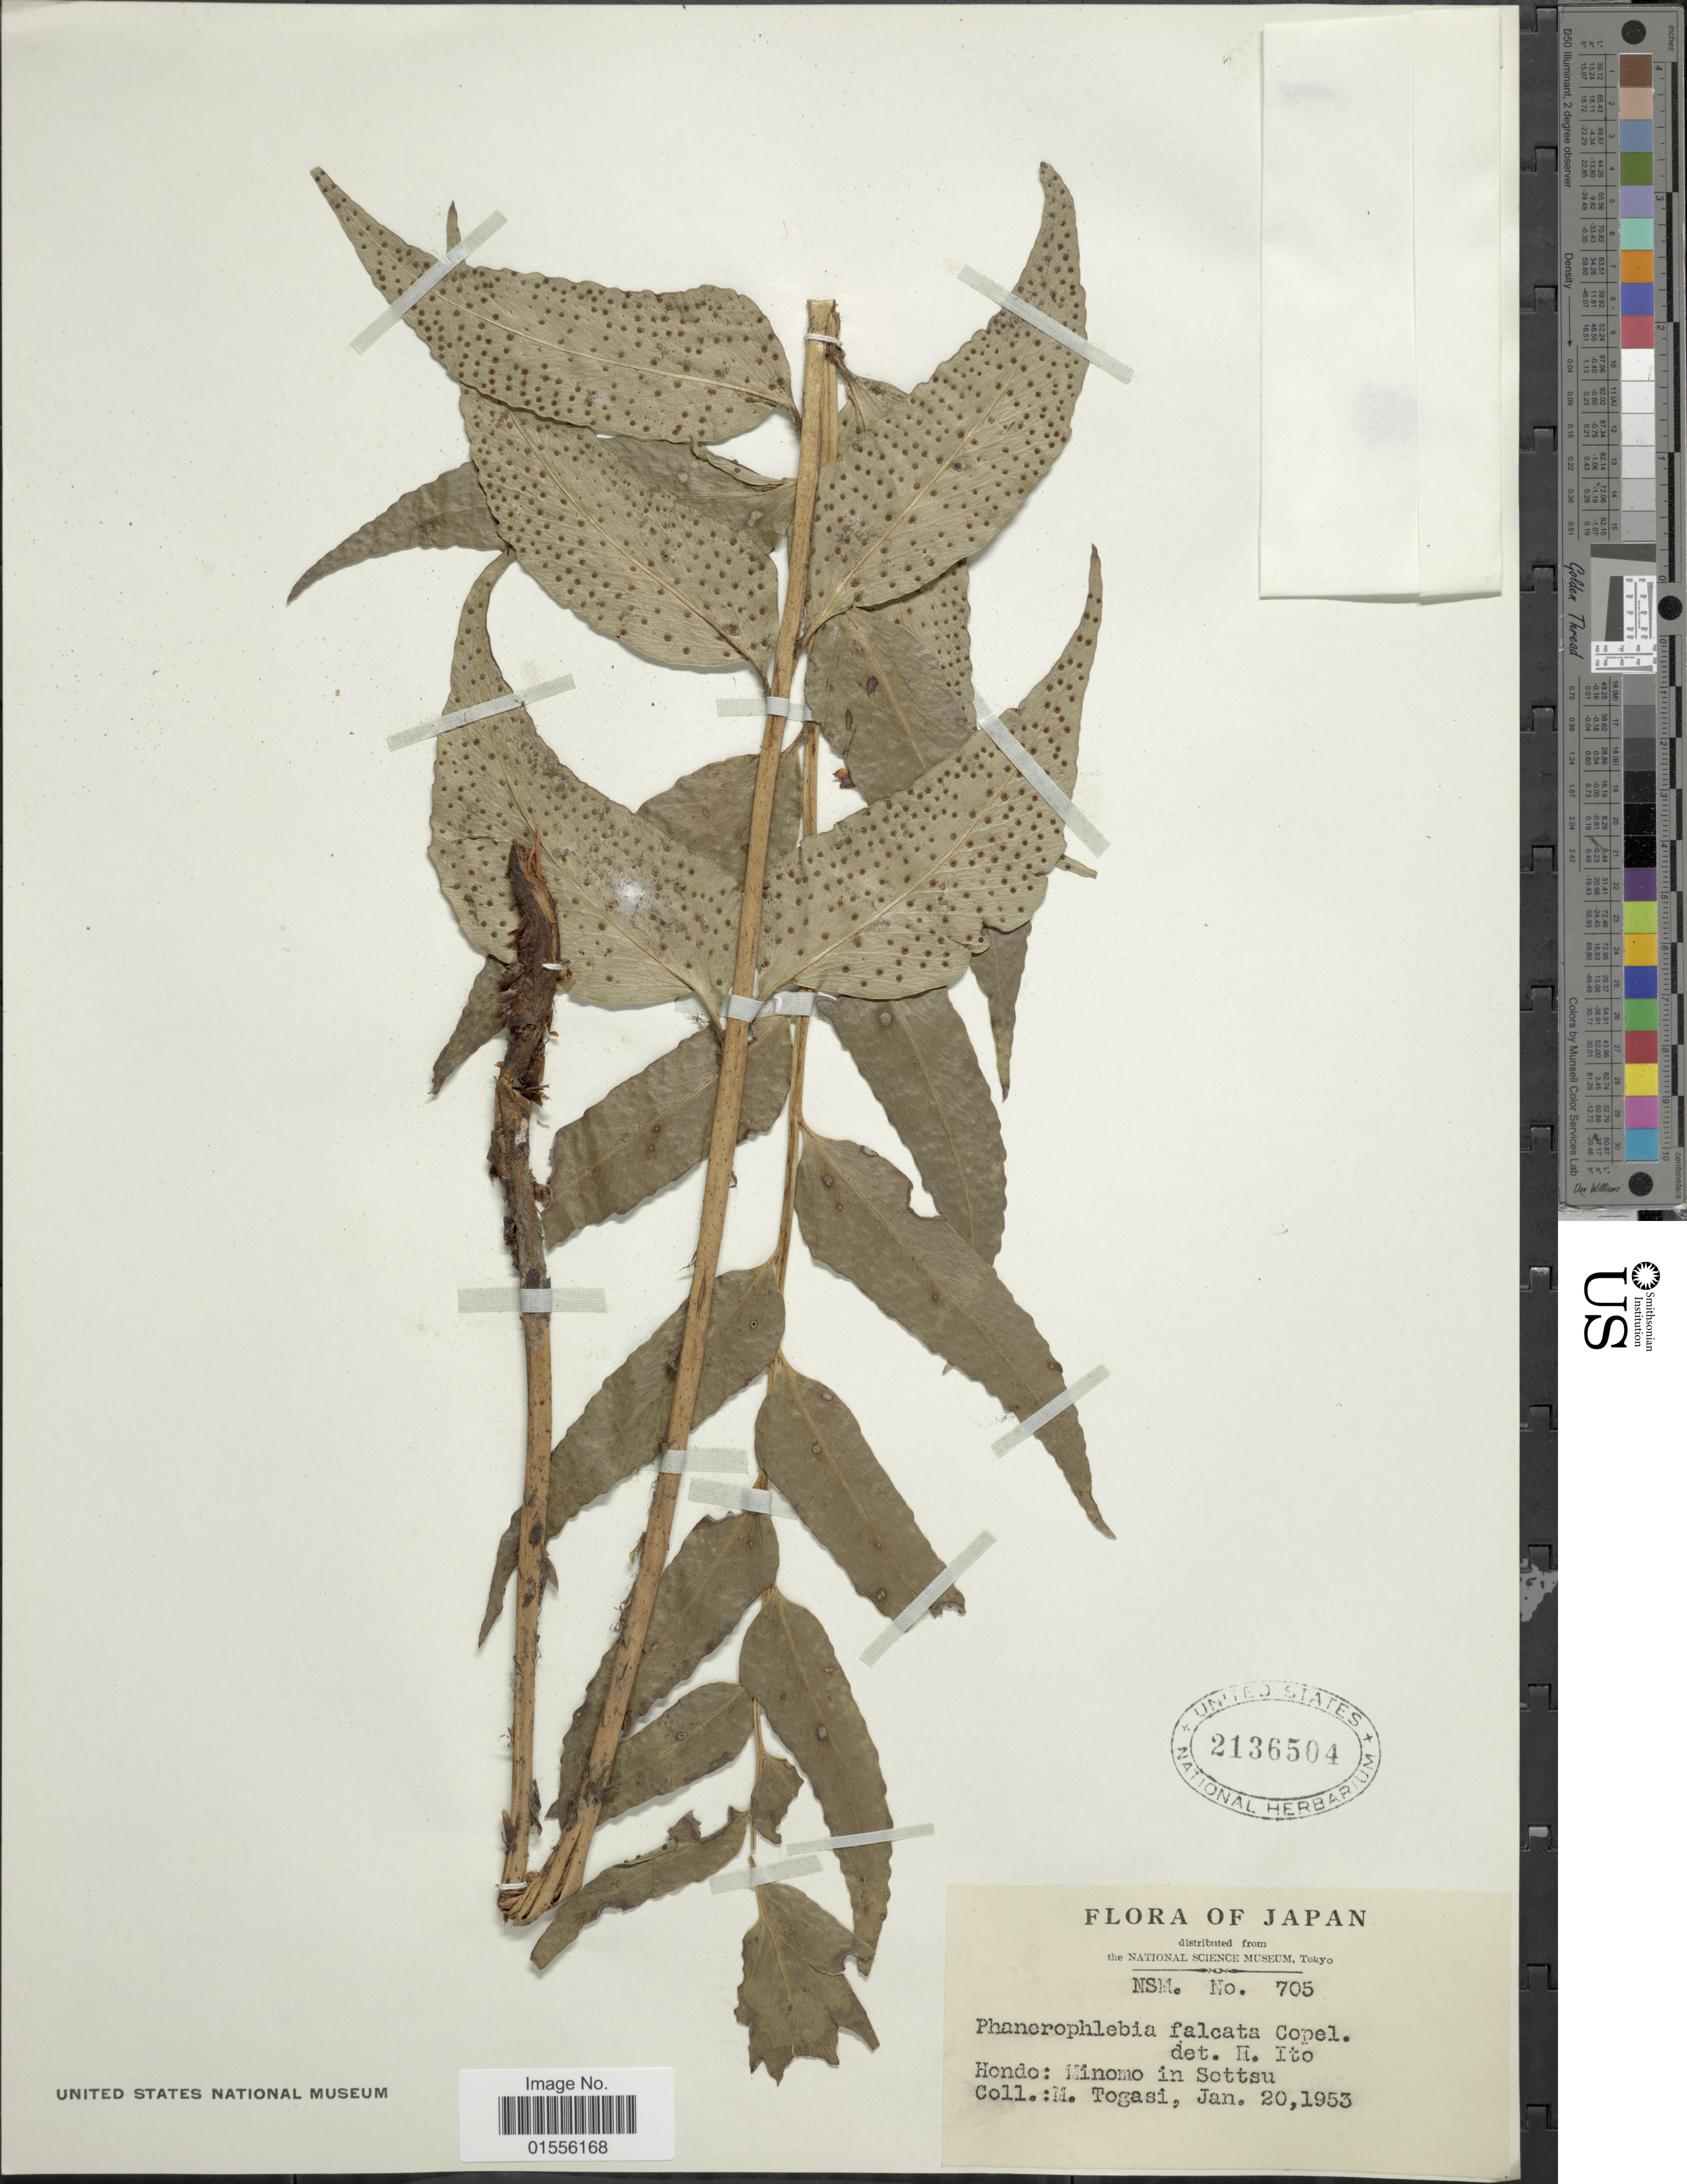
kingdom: Plantae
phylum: Tracheophyta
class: Polypodiopsida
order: Polypodiales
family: Dryopteridaceae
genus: Cyrtomium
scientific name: Cyrtomium falcatum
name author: (L. f.) C. Presl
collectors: M. Togasi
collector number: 705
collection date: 1953-01-20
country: Japan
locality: Hondo: Minomo in Sottsu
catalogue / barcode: US 2136504